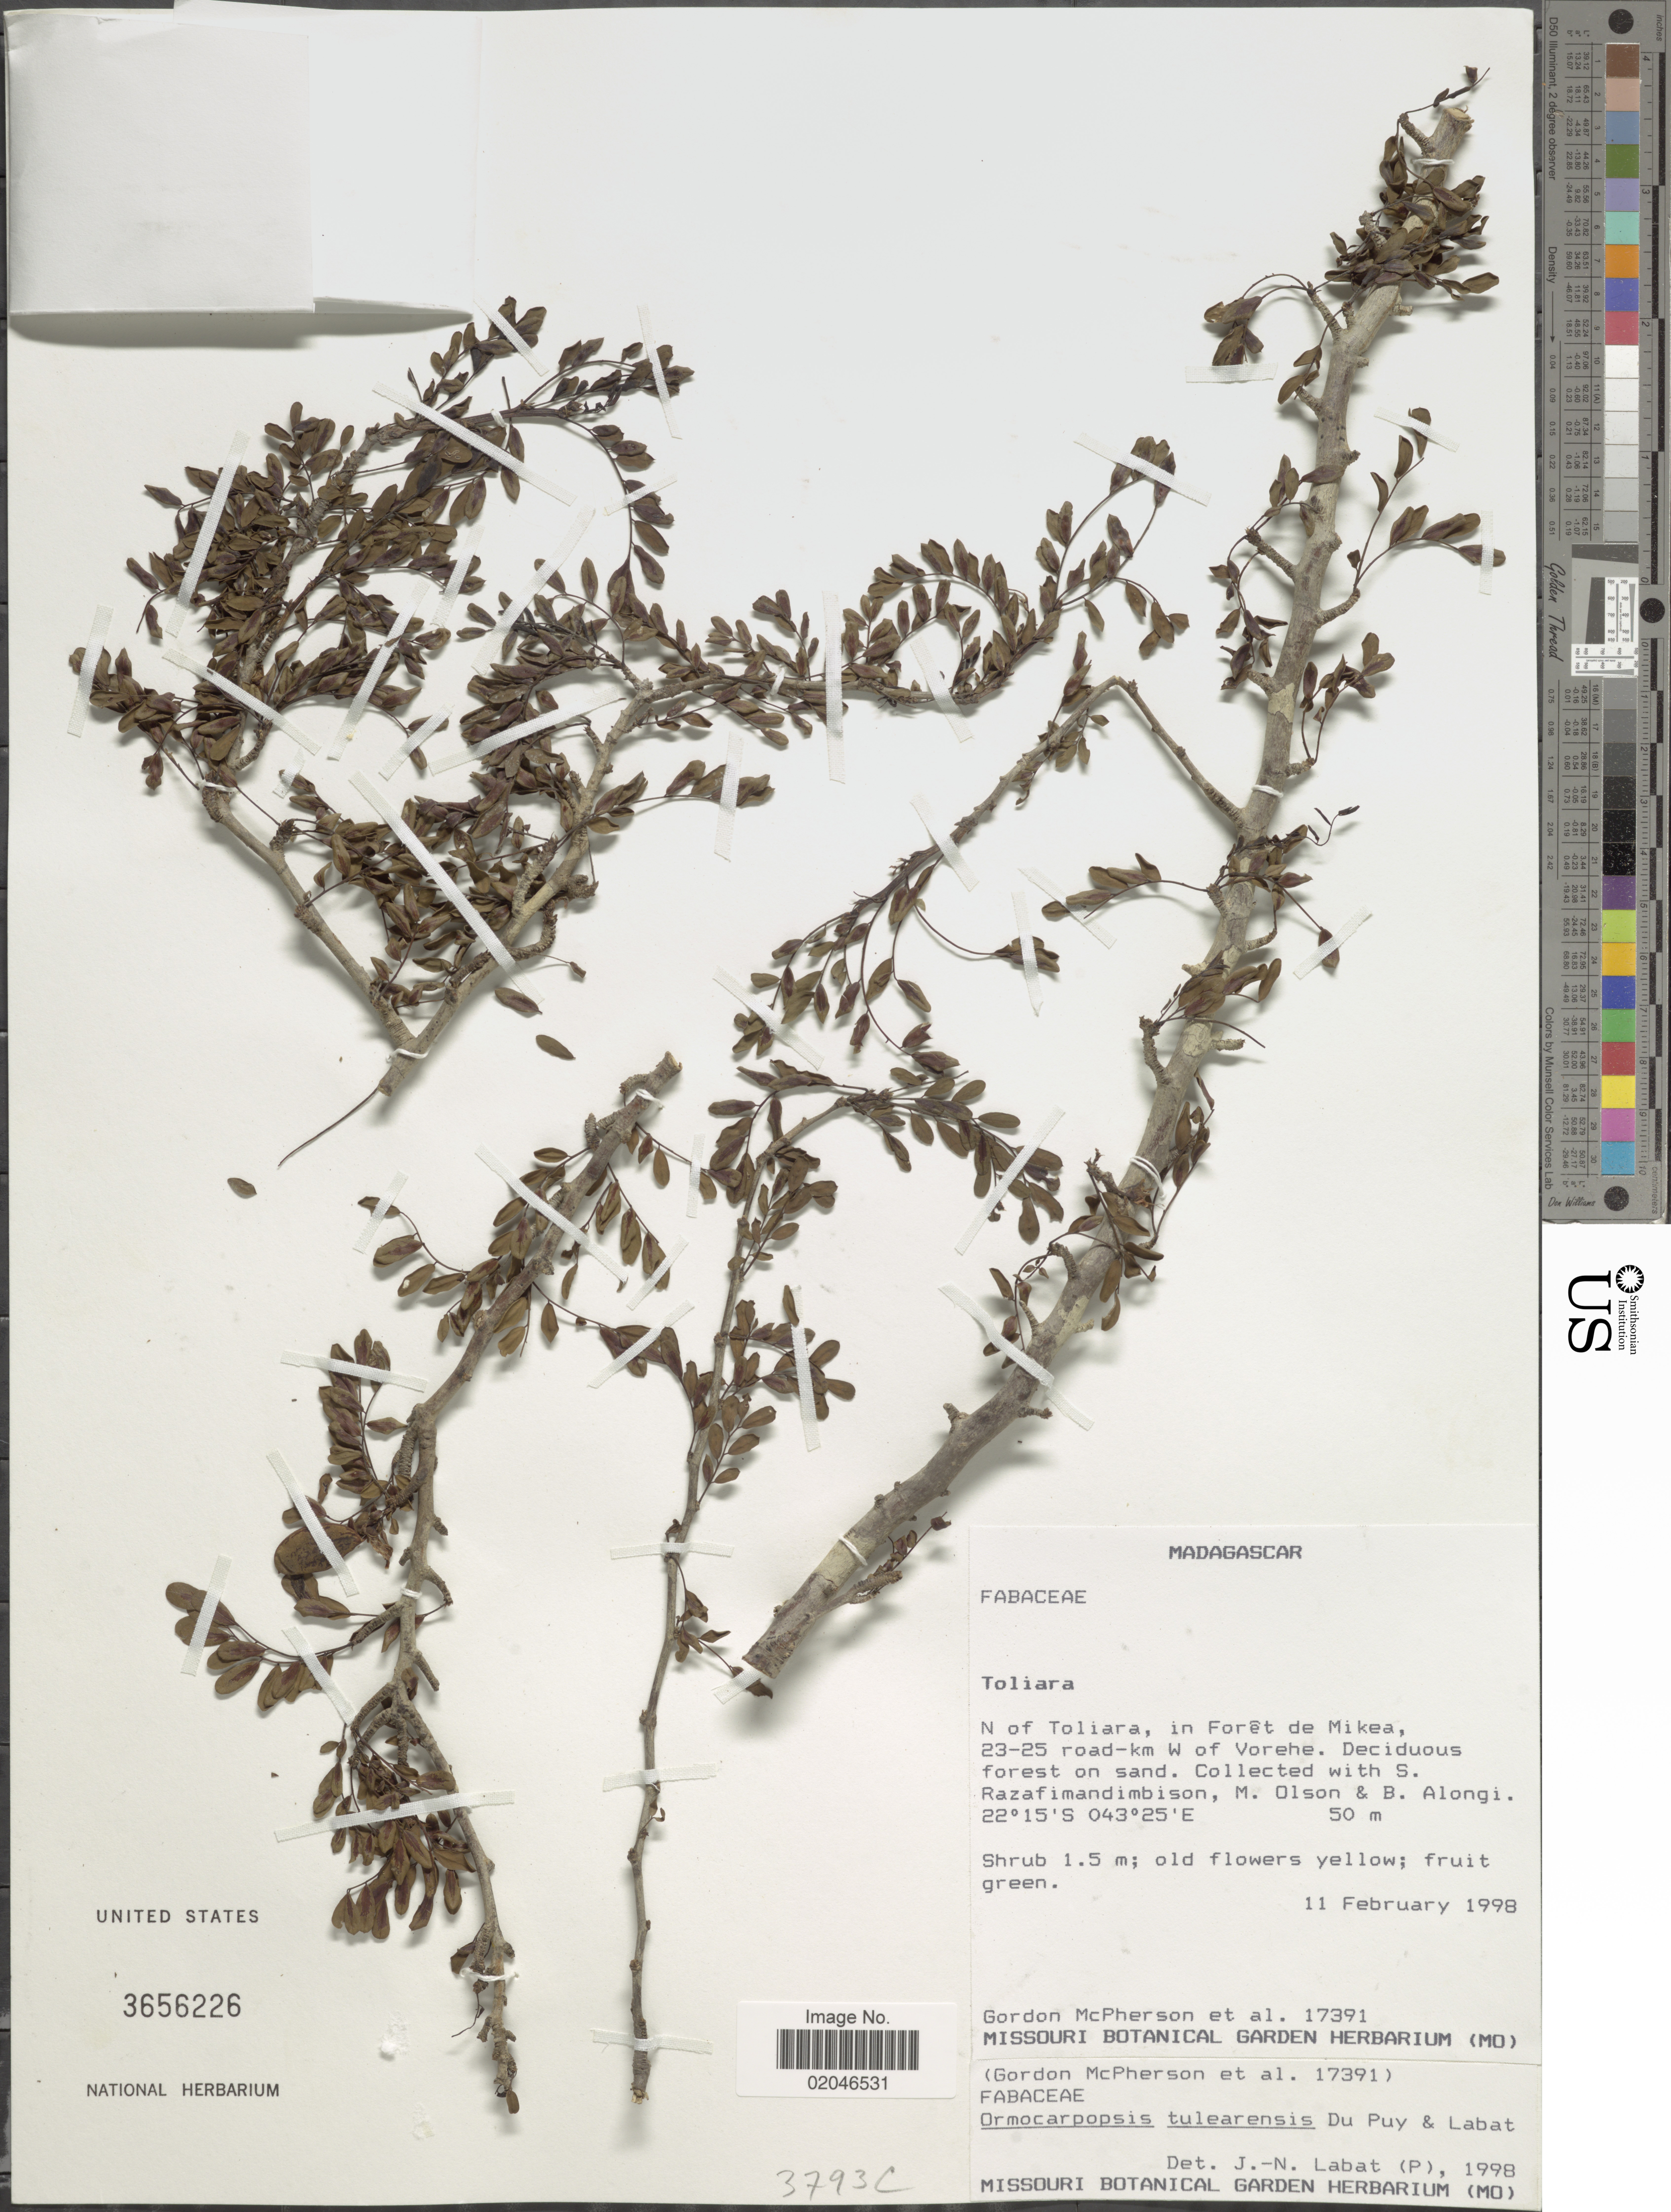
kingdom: Plantae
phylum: Tracheophyta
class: Magnoliopsida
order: Fabales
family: Fabaceae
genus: Ormocarpopsis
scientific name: Ormocarpopsis tulearensis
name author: Du Puy & Labat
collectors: G. McPherson & et al.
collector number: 17391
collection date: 1998-02-11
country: Madagascar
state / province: Atsimo-Andrefana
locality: N. of Toliara, in Forêt de Mikea, 23-25 road- km W of Vorehe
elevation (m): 50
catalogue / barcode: US 3656226